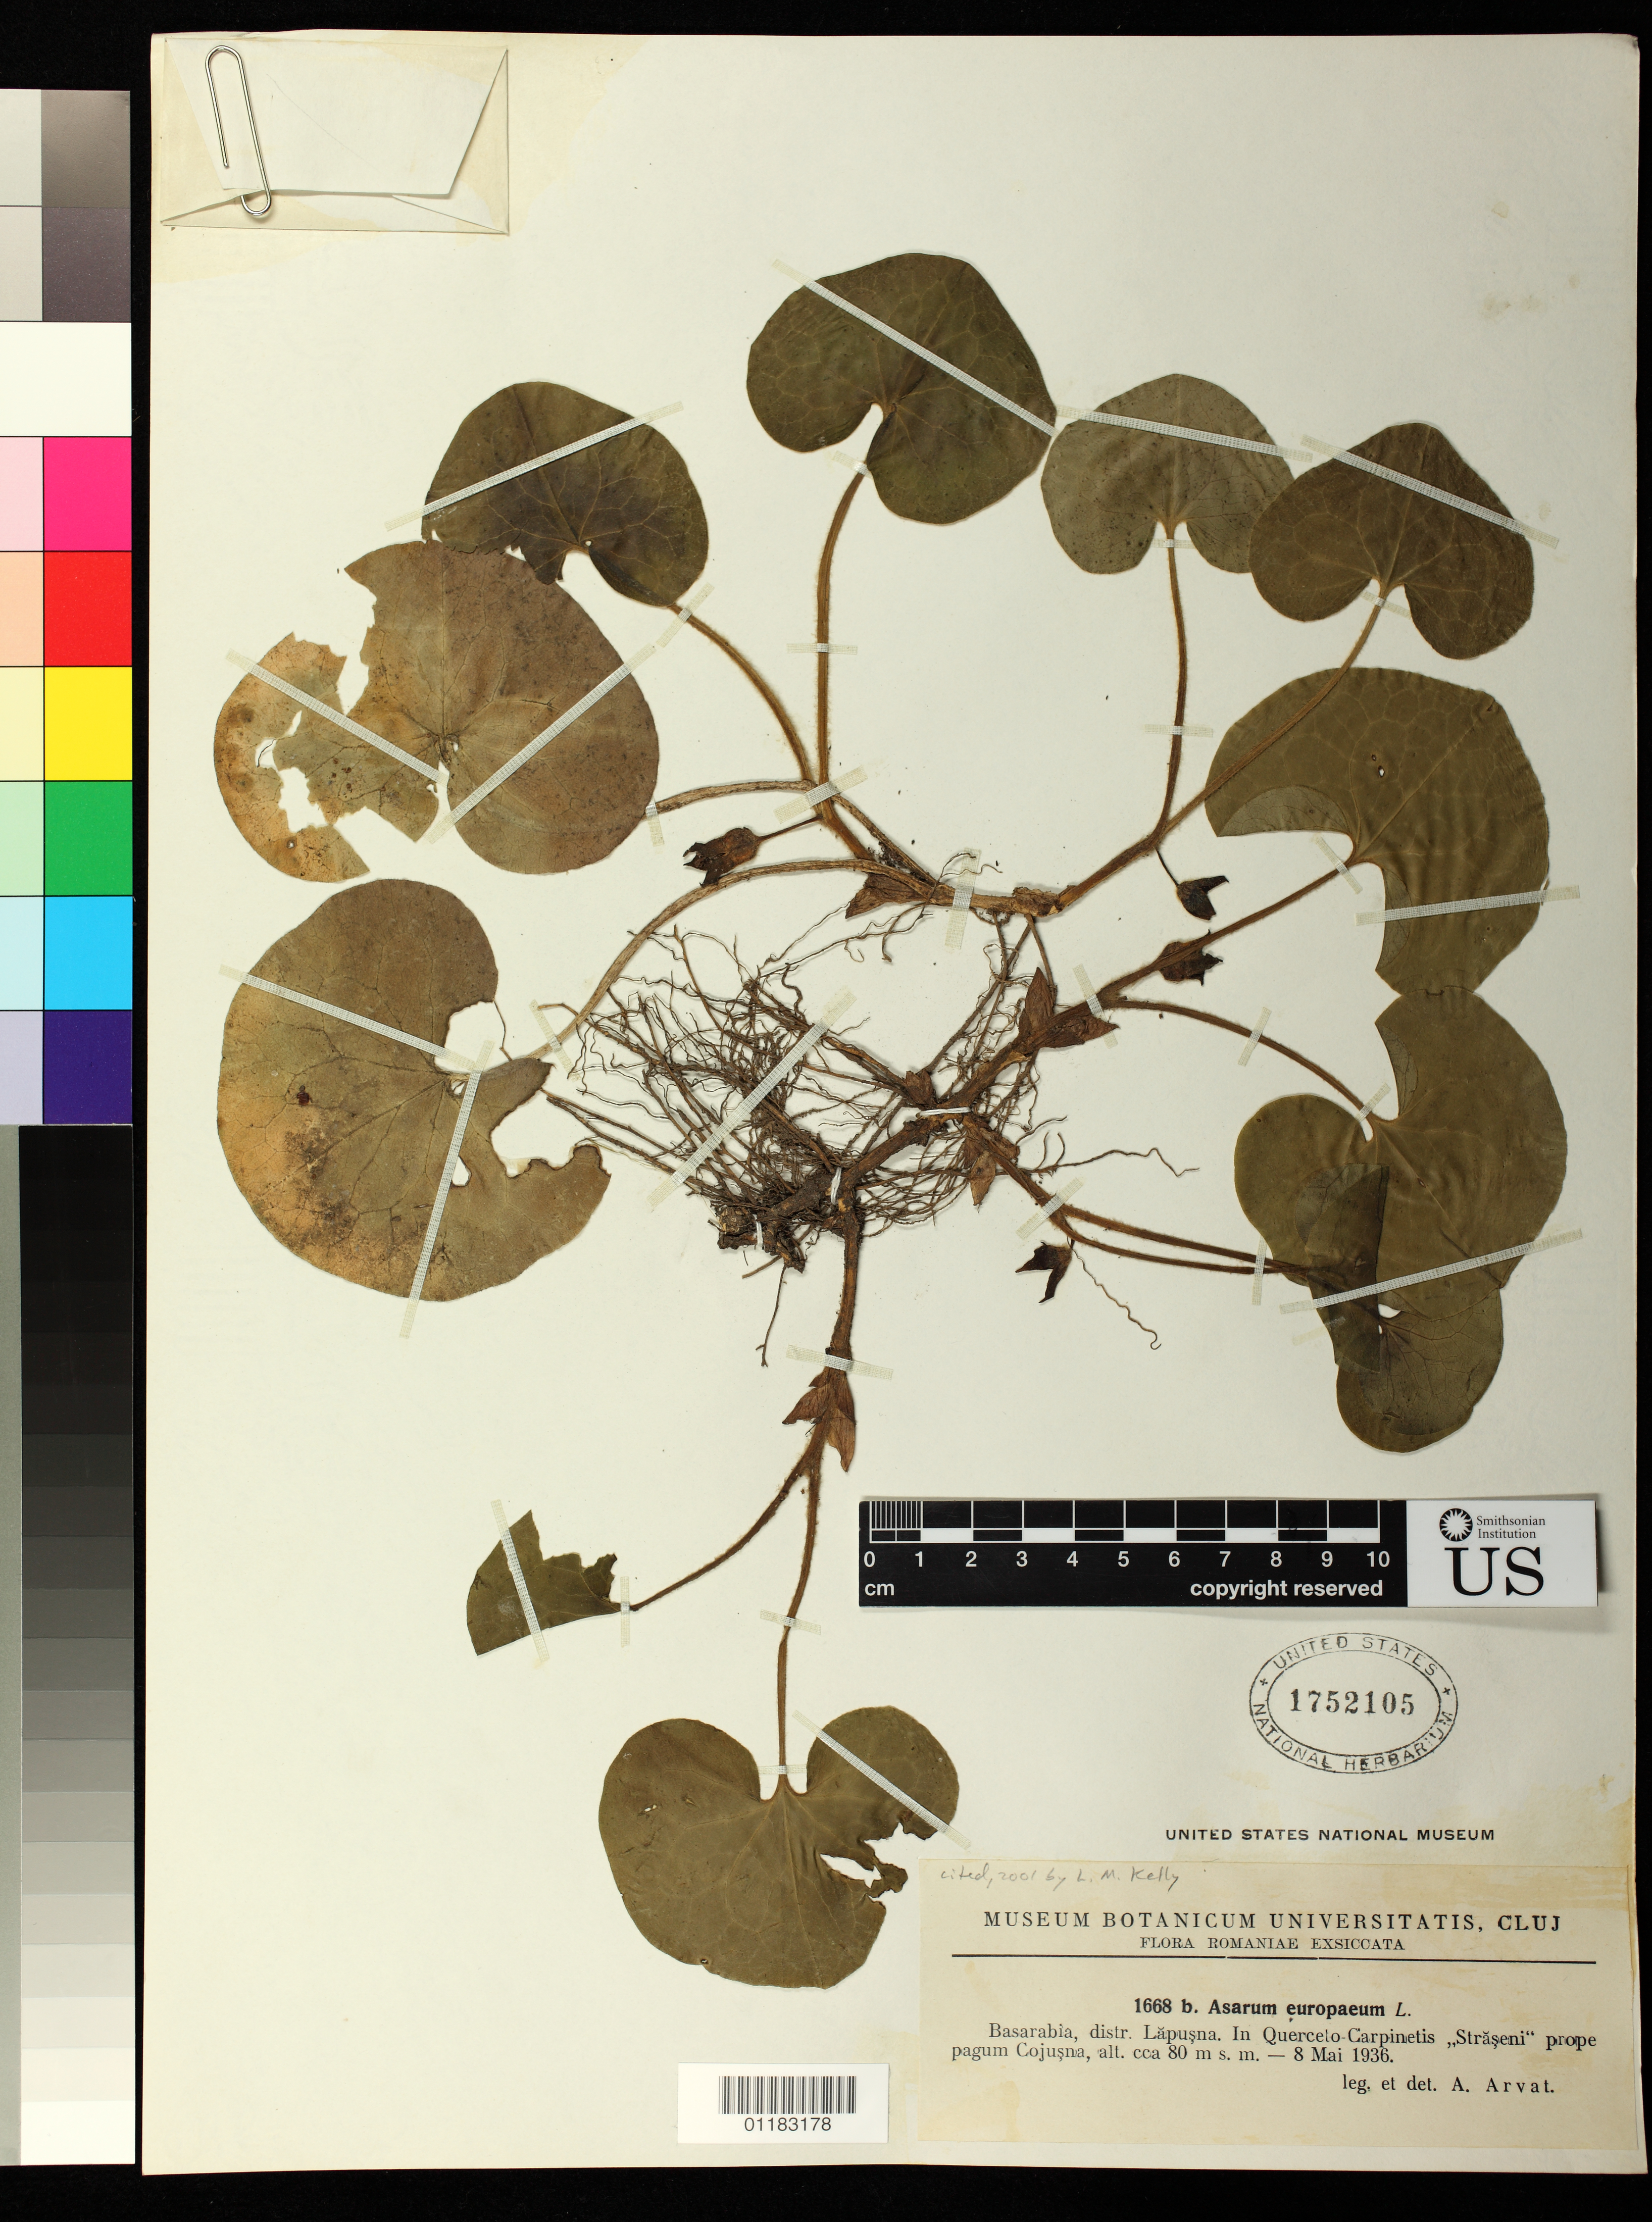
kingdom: Plantae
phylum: Tracheophyta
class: Magnoliopsida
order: Piperales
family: Aristolochiaceae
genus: Asarum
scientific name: Asarum europaeum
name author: L.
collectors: A. Arvat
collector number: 1668b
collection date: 1936-05-08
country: Moldova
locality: Basarabia, dist. Lapusna. In Quercelo- Carpineto "Straseni" near Cojusna.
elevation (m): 80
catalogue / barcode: US 1752105